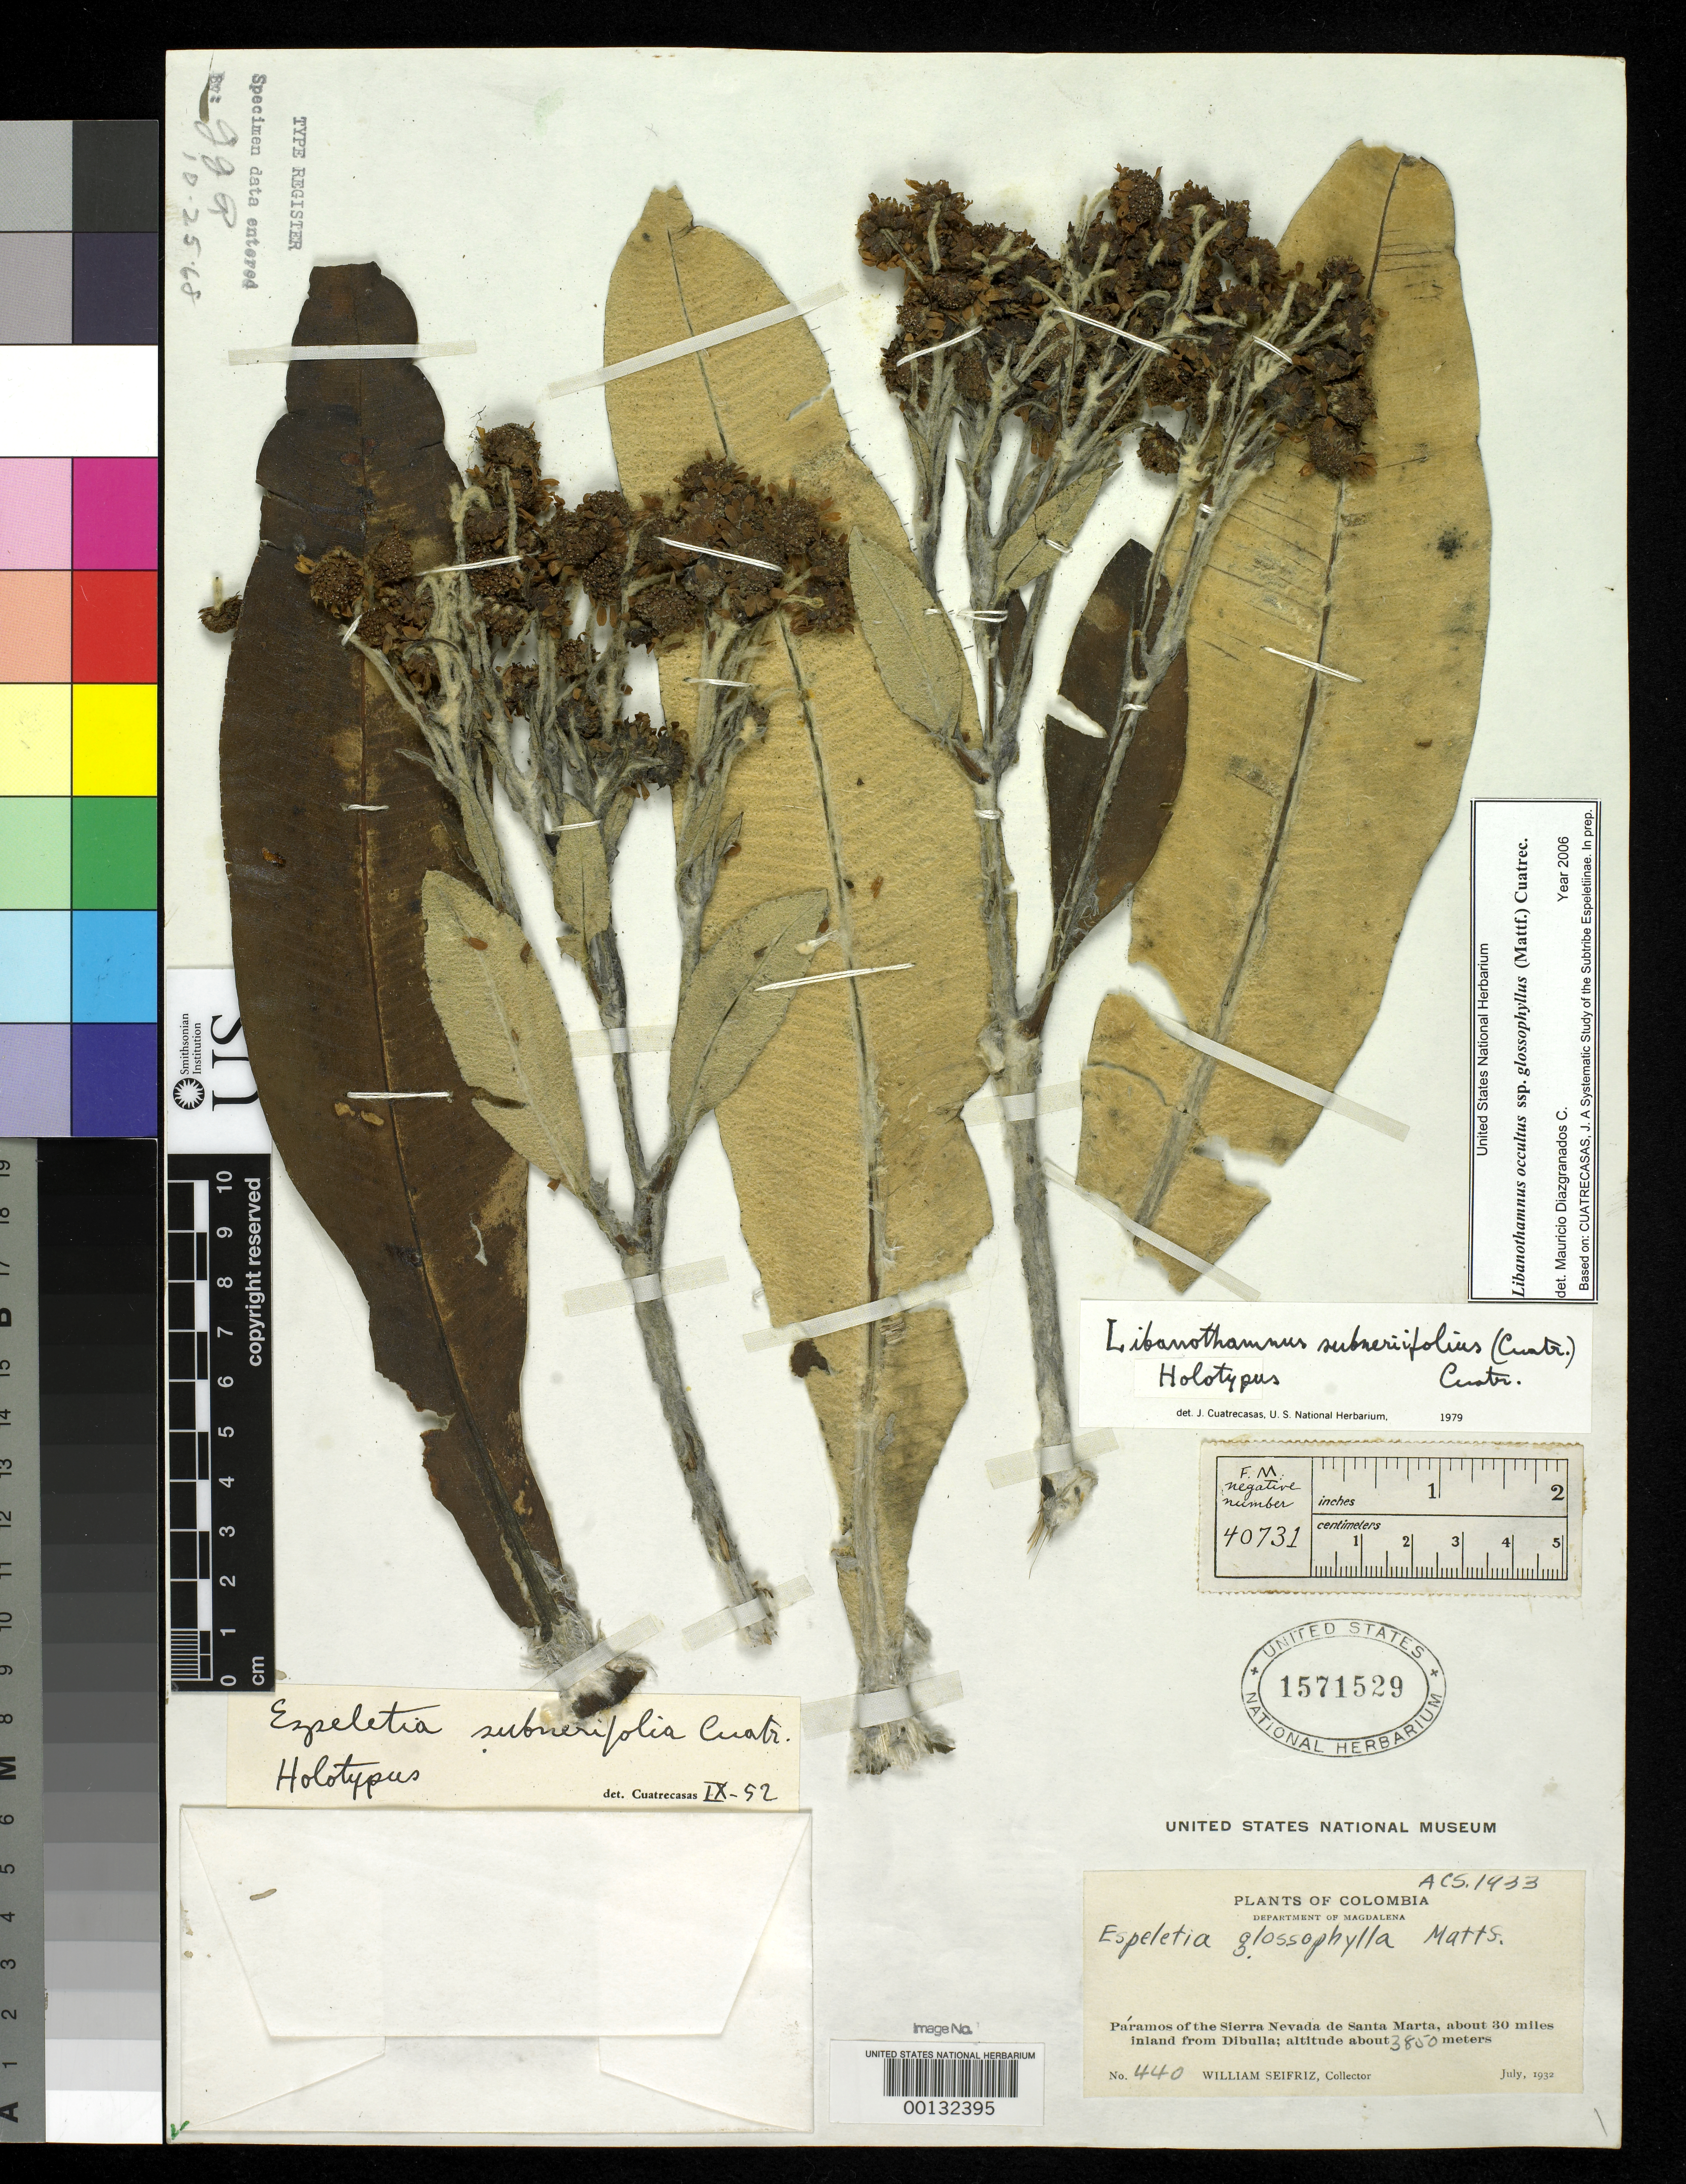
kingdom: Plantae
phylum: Tracheophyta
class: Magnoliopsida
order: Asterales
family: Asteraceae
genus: Espeletia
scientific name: Espeletia subneriifolia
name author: Cuatrec.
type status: Holotype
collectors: W. Seifriz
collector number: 440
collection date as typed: Jul 1932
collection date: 1932-07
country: Colombia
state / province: Magdalena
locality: Páramos of Sierra Nevada de Santa Marta, about 30 mi inland from Dibulla.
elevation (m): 3850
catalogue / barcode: US 1571529